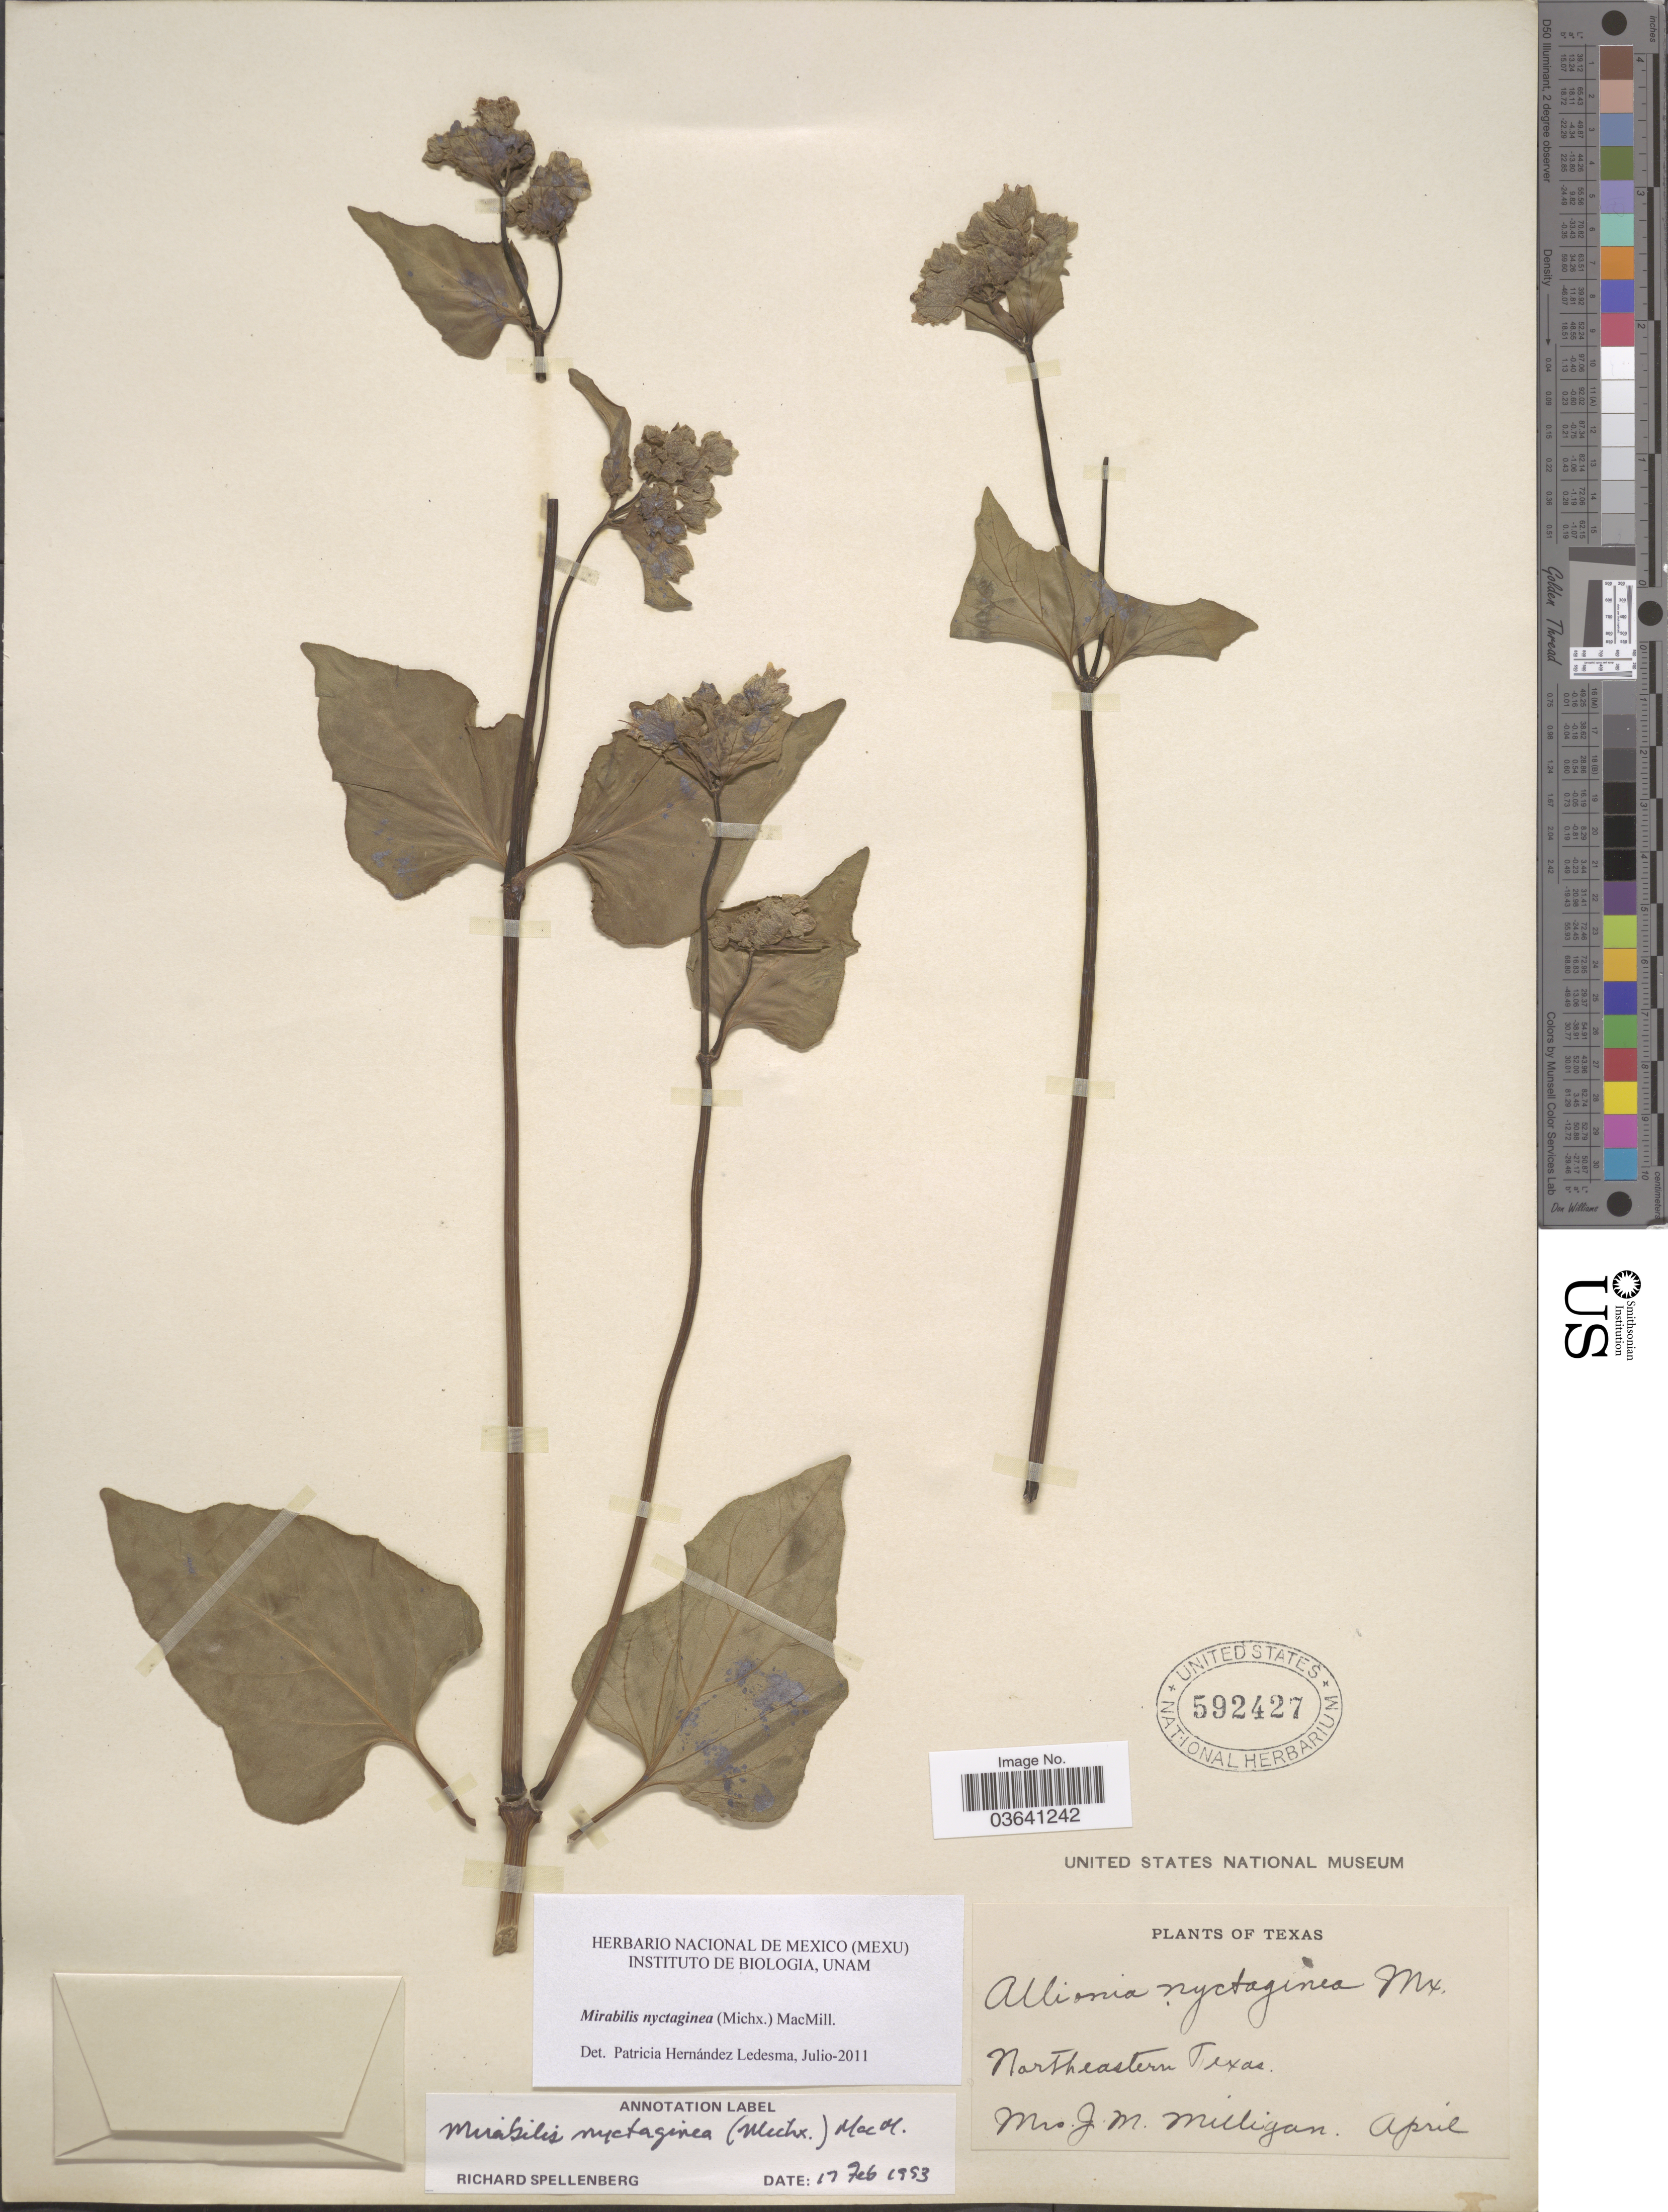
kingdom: Plantae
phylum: Tracheophyta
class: Magnoliopsida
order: Caryophyllales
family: Nyctaginaceae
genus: Mirabilis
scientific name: Mirabilis nyctaginea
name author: (Michx.) MacMill.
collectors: J. Milligan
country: United States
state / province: Texas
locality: Northeastern Texas.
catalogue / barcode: US 592427